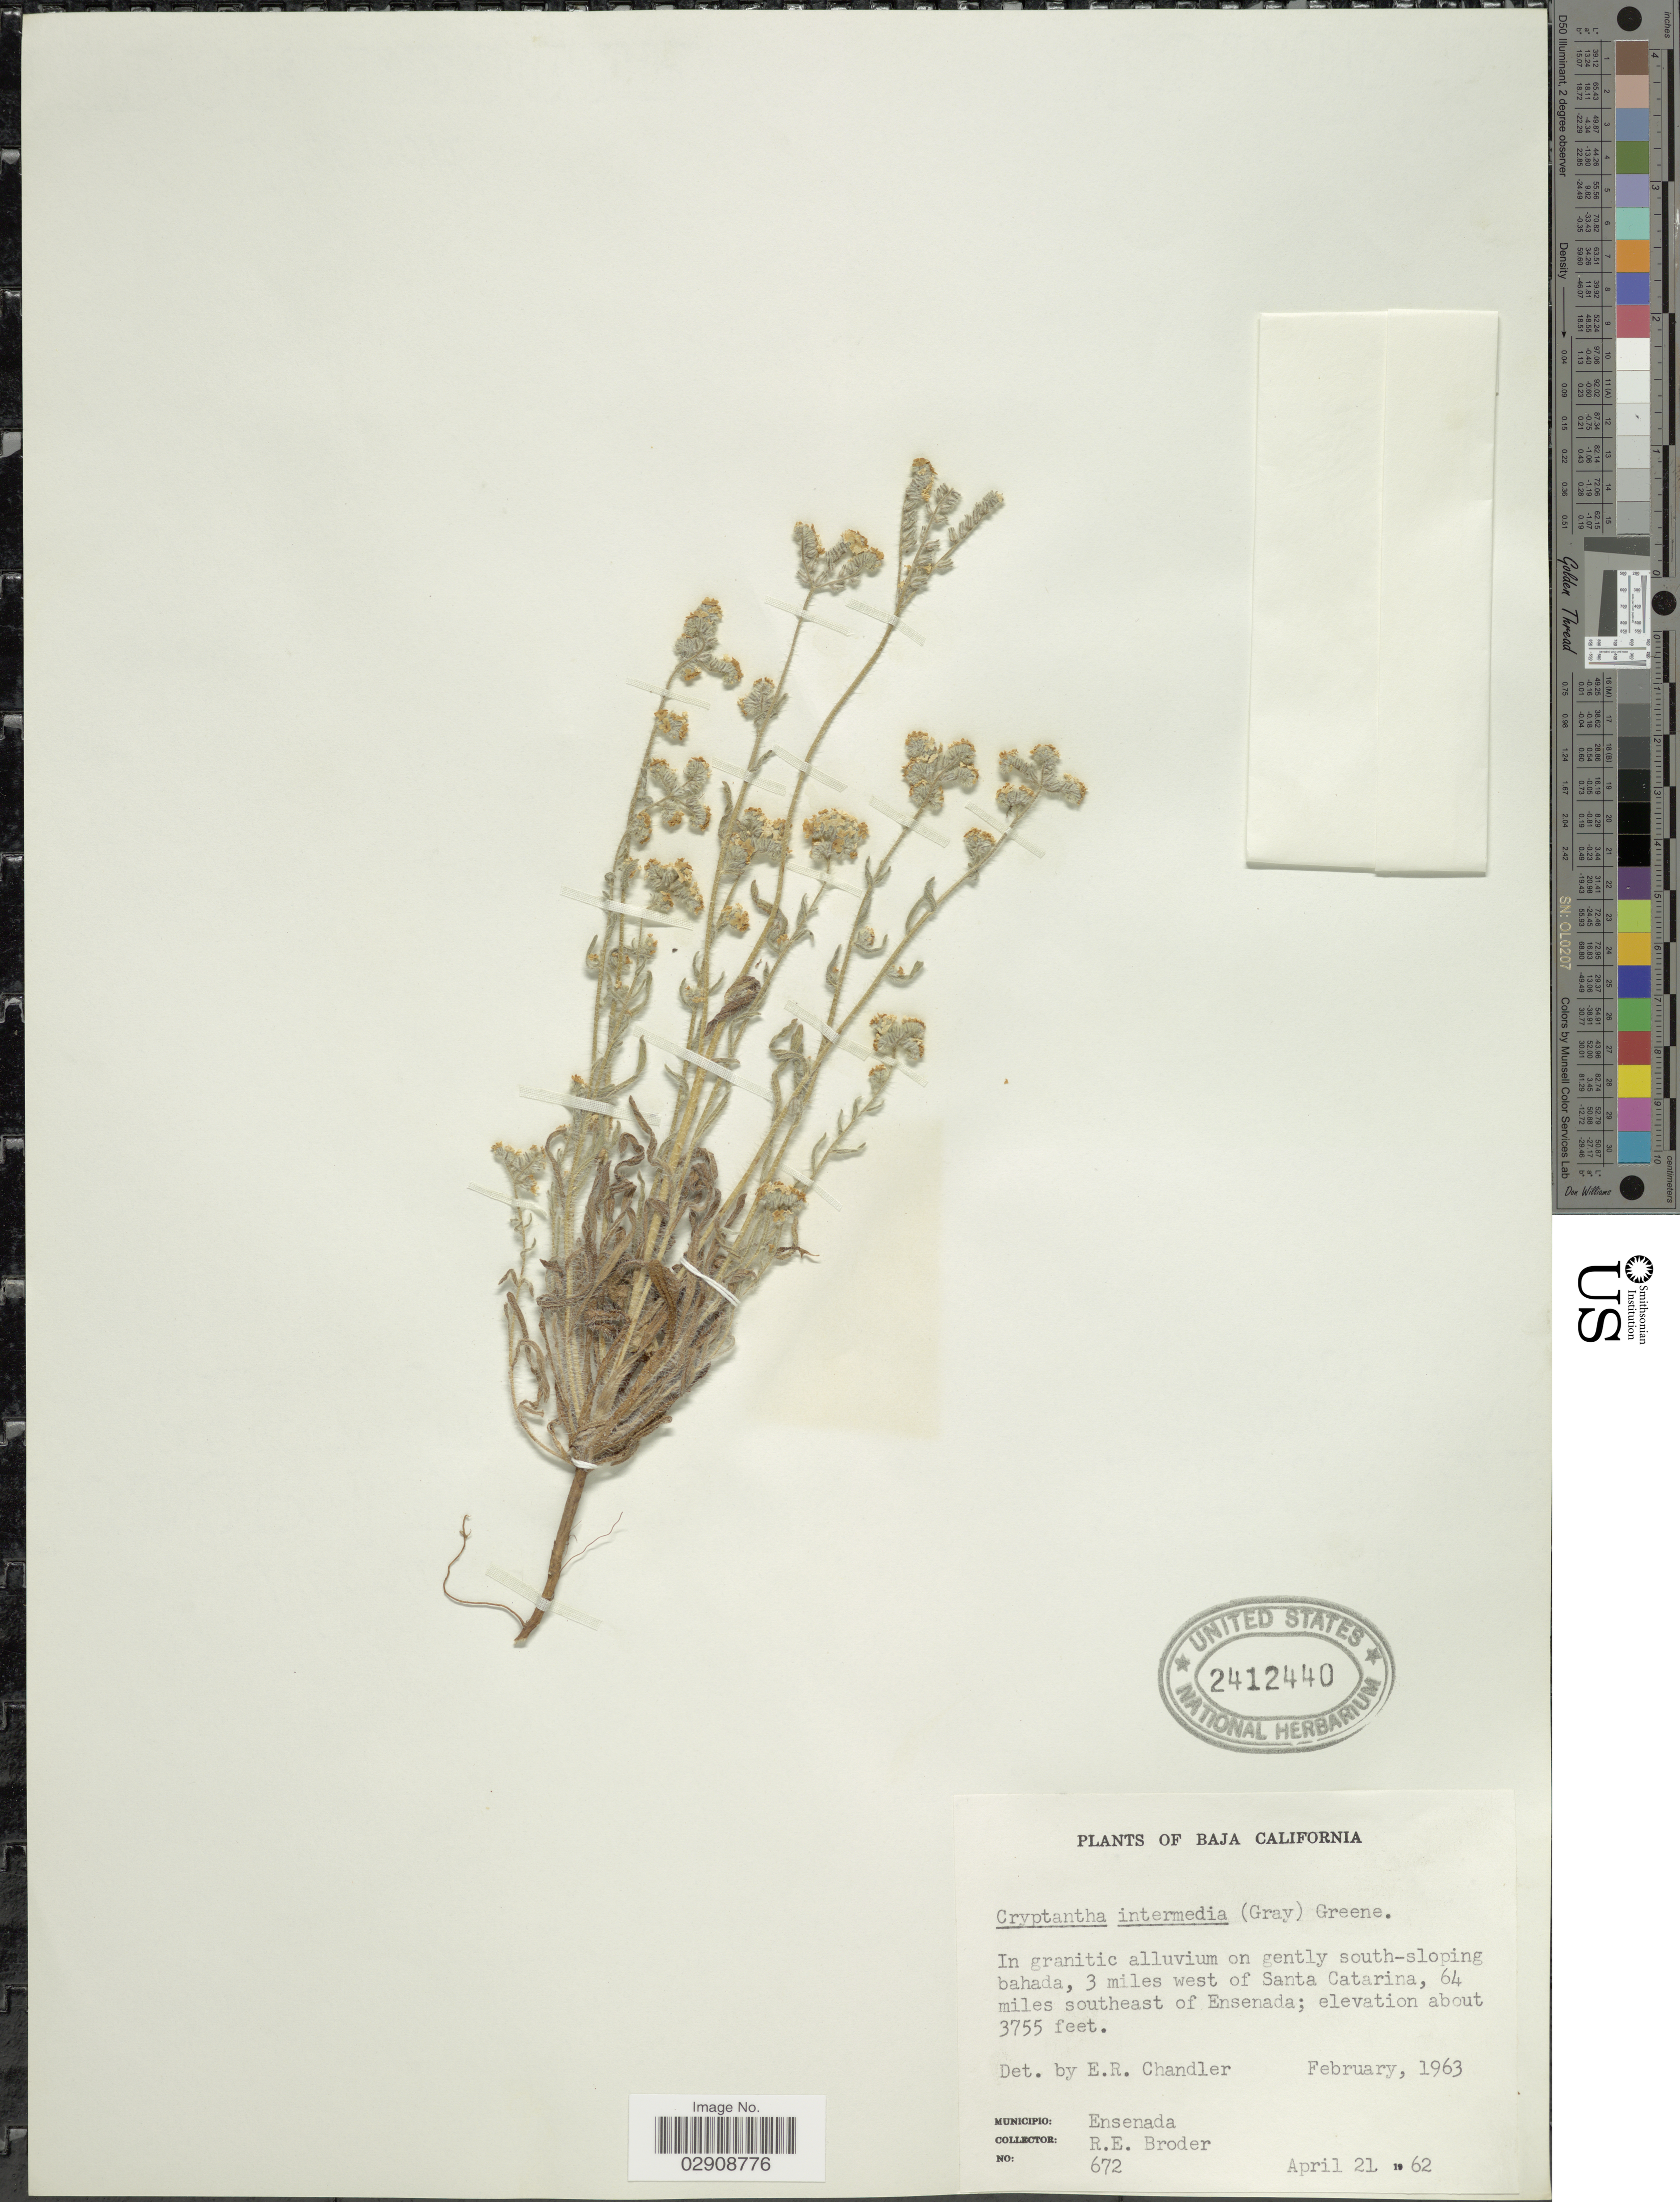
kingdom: Plantae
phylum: Tracheophyta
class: Magnoliopsida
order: Boraginales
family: Boraginaceae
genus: Cryptantha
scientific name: Cryptantha intermedia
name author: (A. Gray) Greene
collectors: R. Broder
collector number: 672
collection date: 1962-04-21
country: Mexico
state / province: Baja California Norte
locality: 3 miles west of Santa Catarina, 64 miles southeast of Ensenada.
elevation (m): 1145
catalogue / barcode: US 2412440